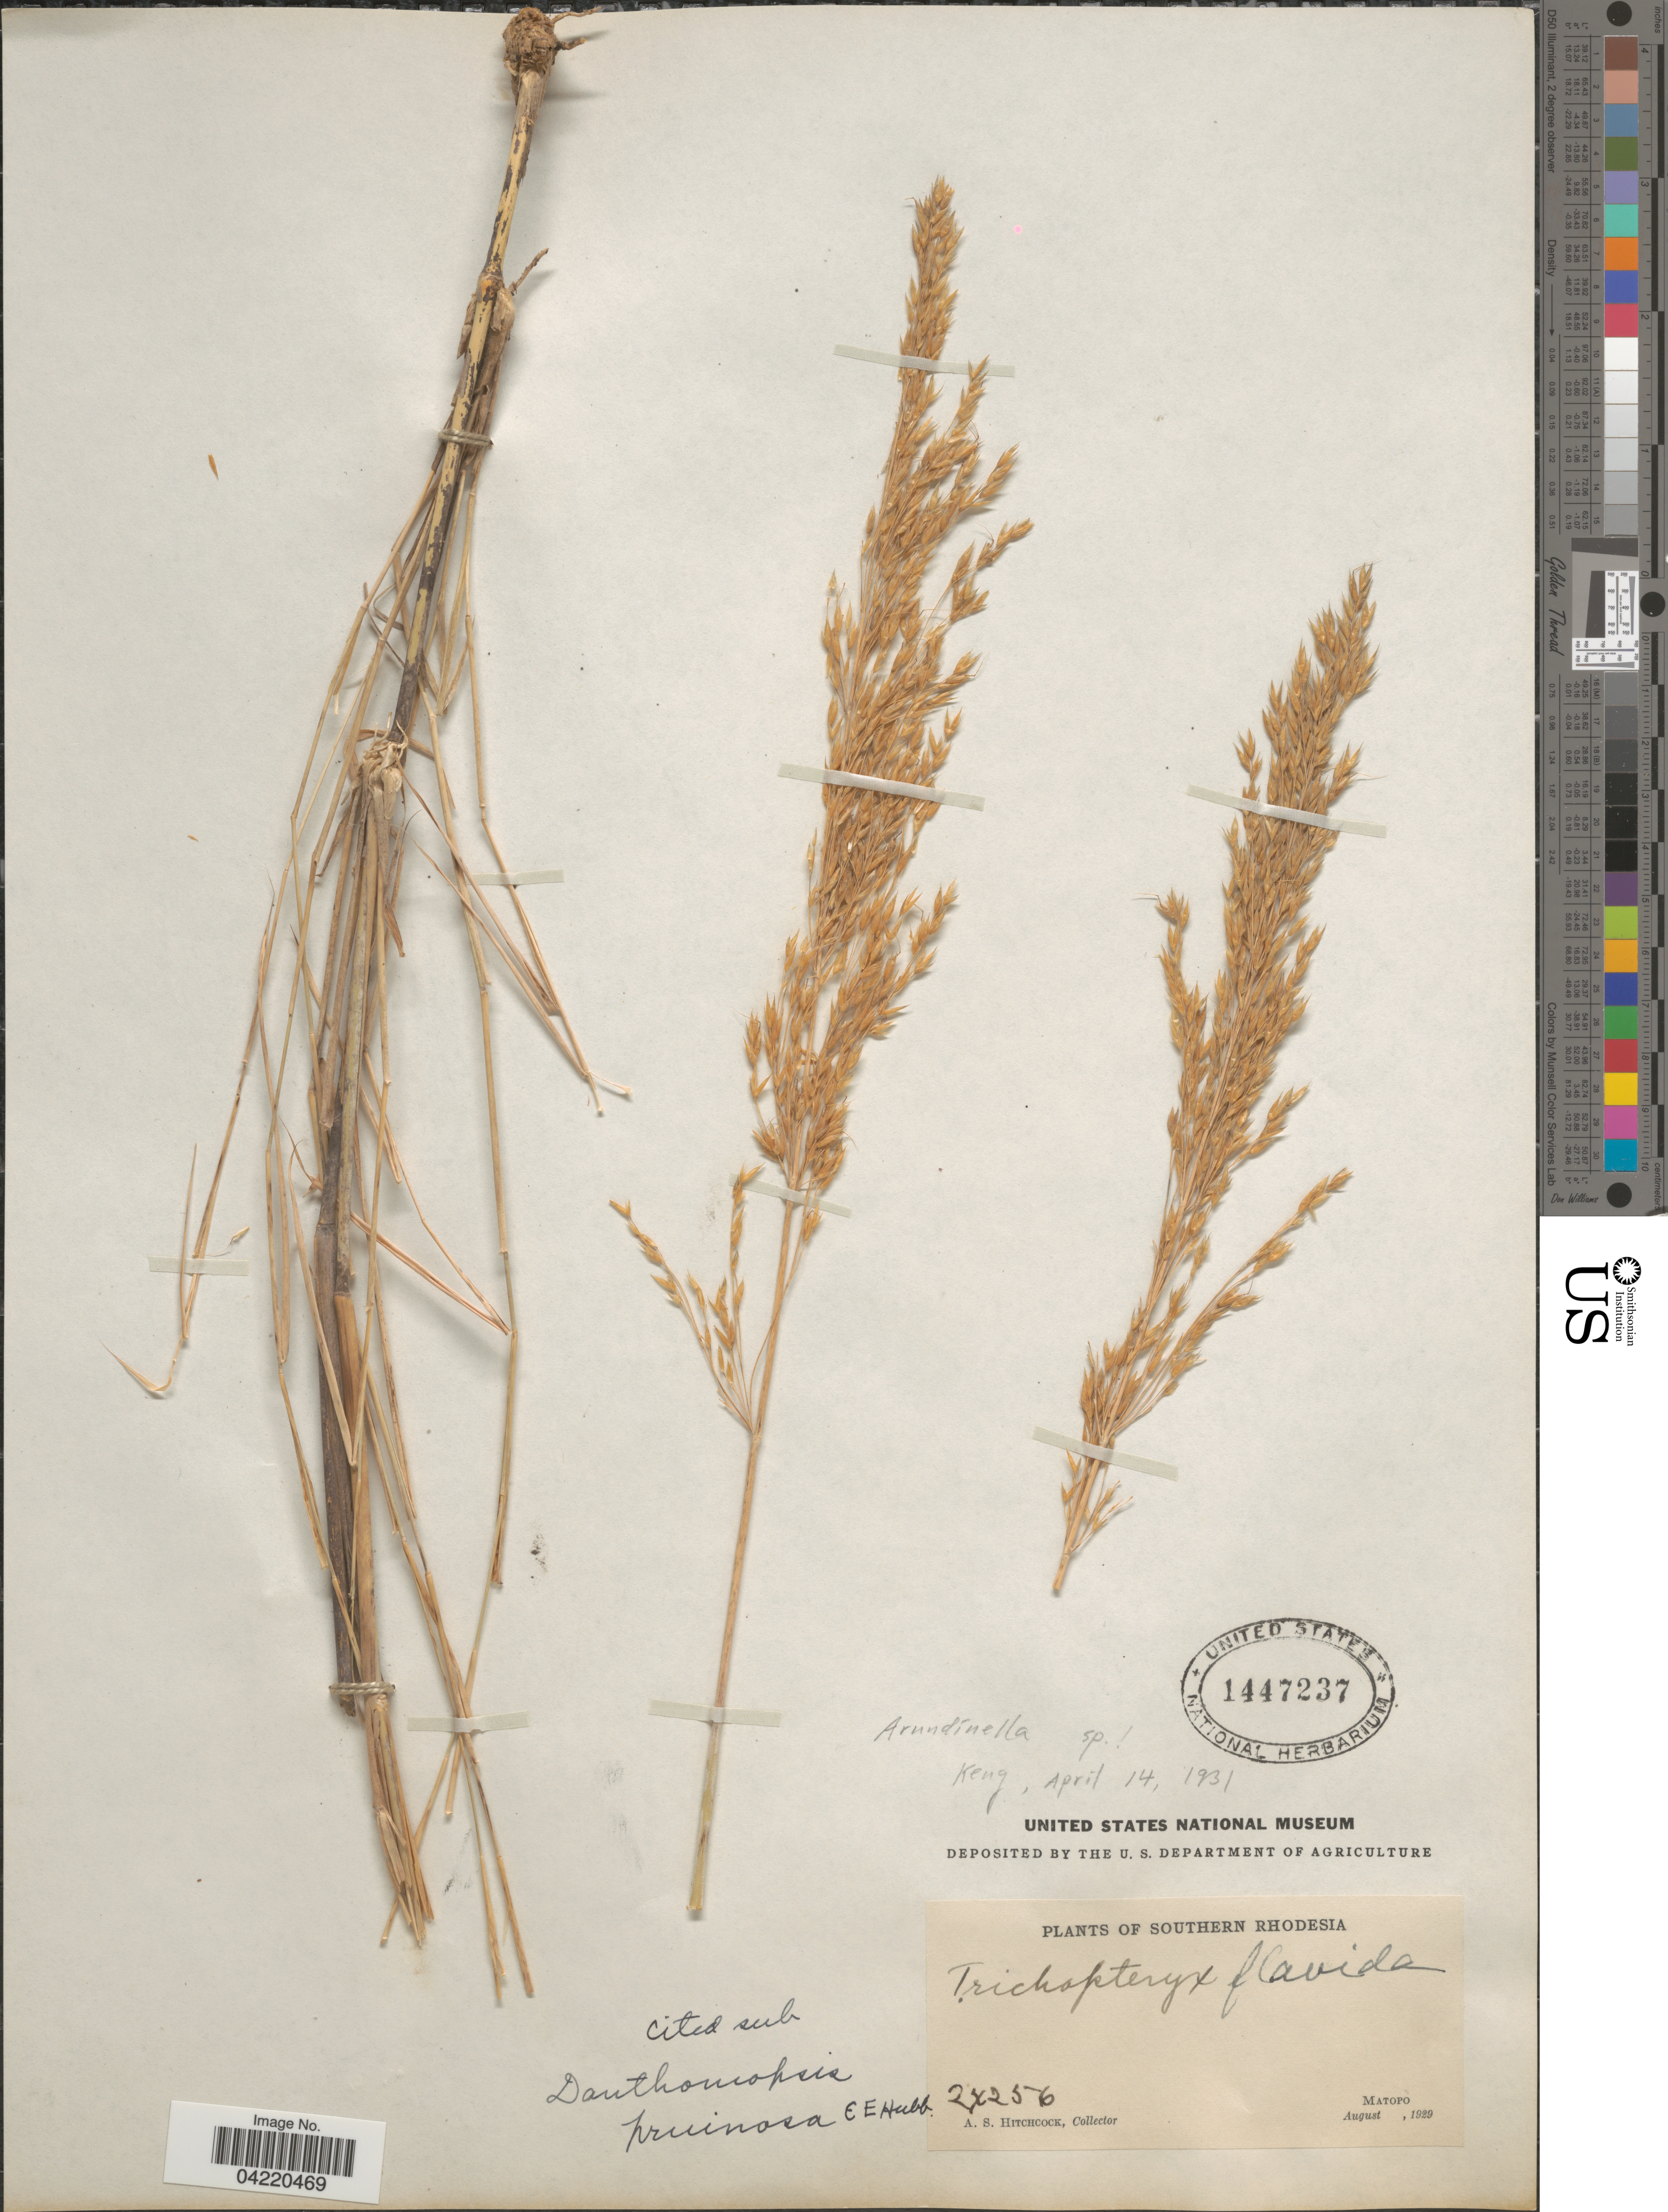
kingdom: Plantae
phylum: Tracheophyta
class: Liliopsida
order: Poales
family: Poaceae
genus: Danthoniopsis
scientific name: Danthoniopsis pruinosa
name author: C. E. Hubb.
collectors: A. S. Hitchcock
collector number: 24256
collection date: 1929-08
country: Zimbabwe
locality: Southern Rhodesia. Matopo.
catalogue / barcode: US 1447237